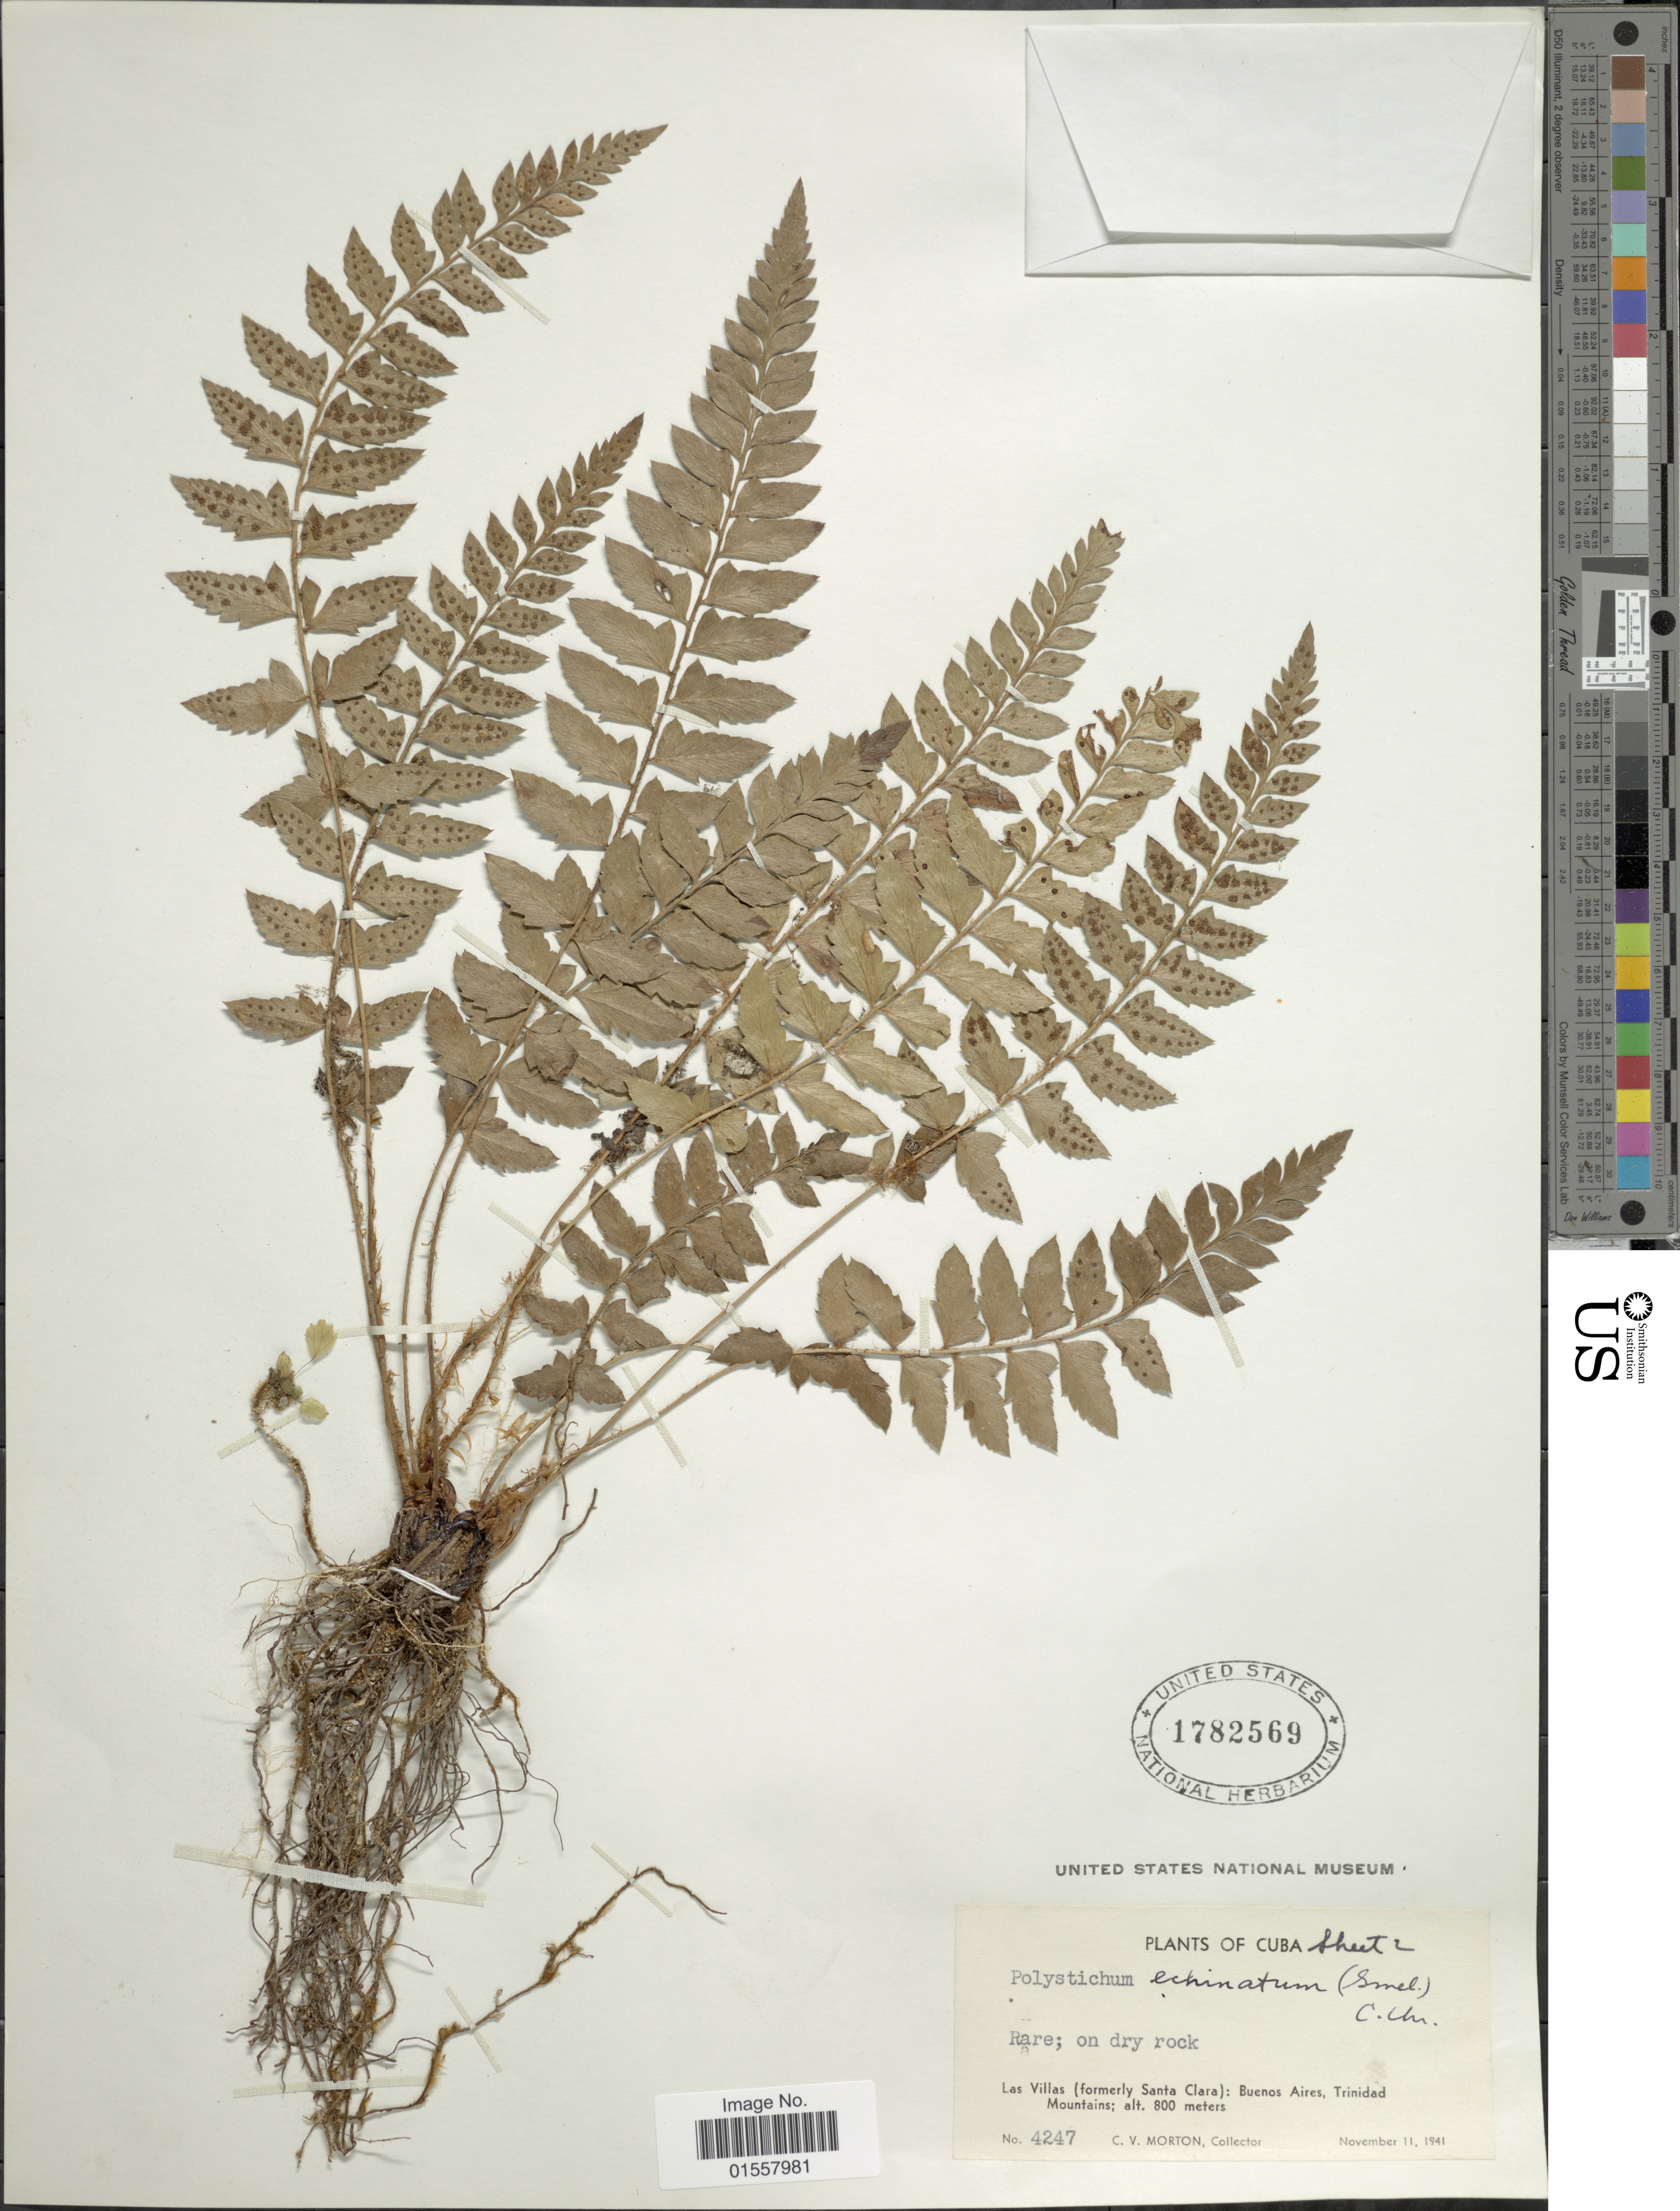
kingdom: Plantae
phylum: Tracheophyta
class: Polypodiopsida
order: Polypodiales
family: Dryopteridaceae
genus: Polystichum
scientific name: Polystichum echinatum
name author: (J.F. Gmel.) C. Chr.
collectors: C. V. Morton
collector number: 4247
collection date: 1941-11-11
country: Cuba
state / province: Las Villas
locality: Las Villas (formerly Santa Clara): Buenos Aires, Trinidad Mountains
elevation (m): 800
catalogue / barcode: US 1782569